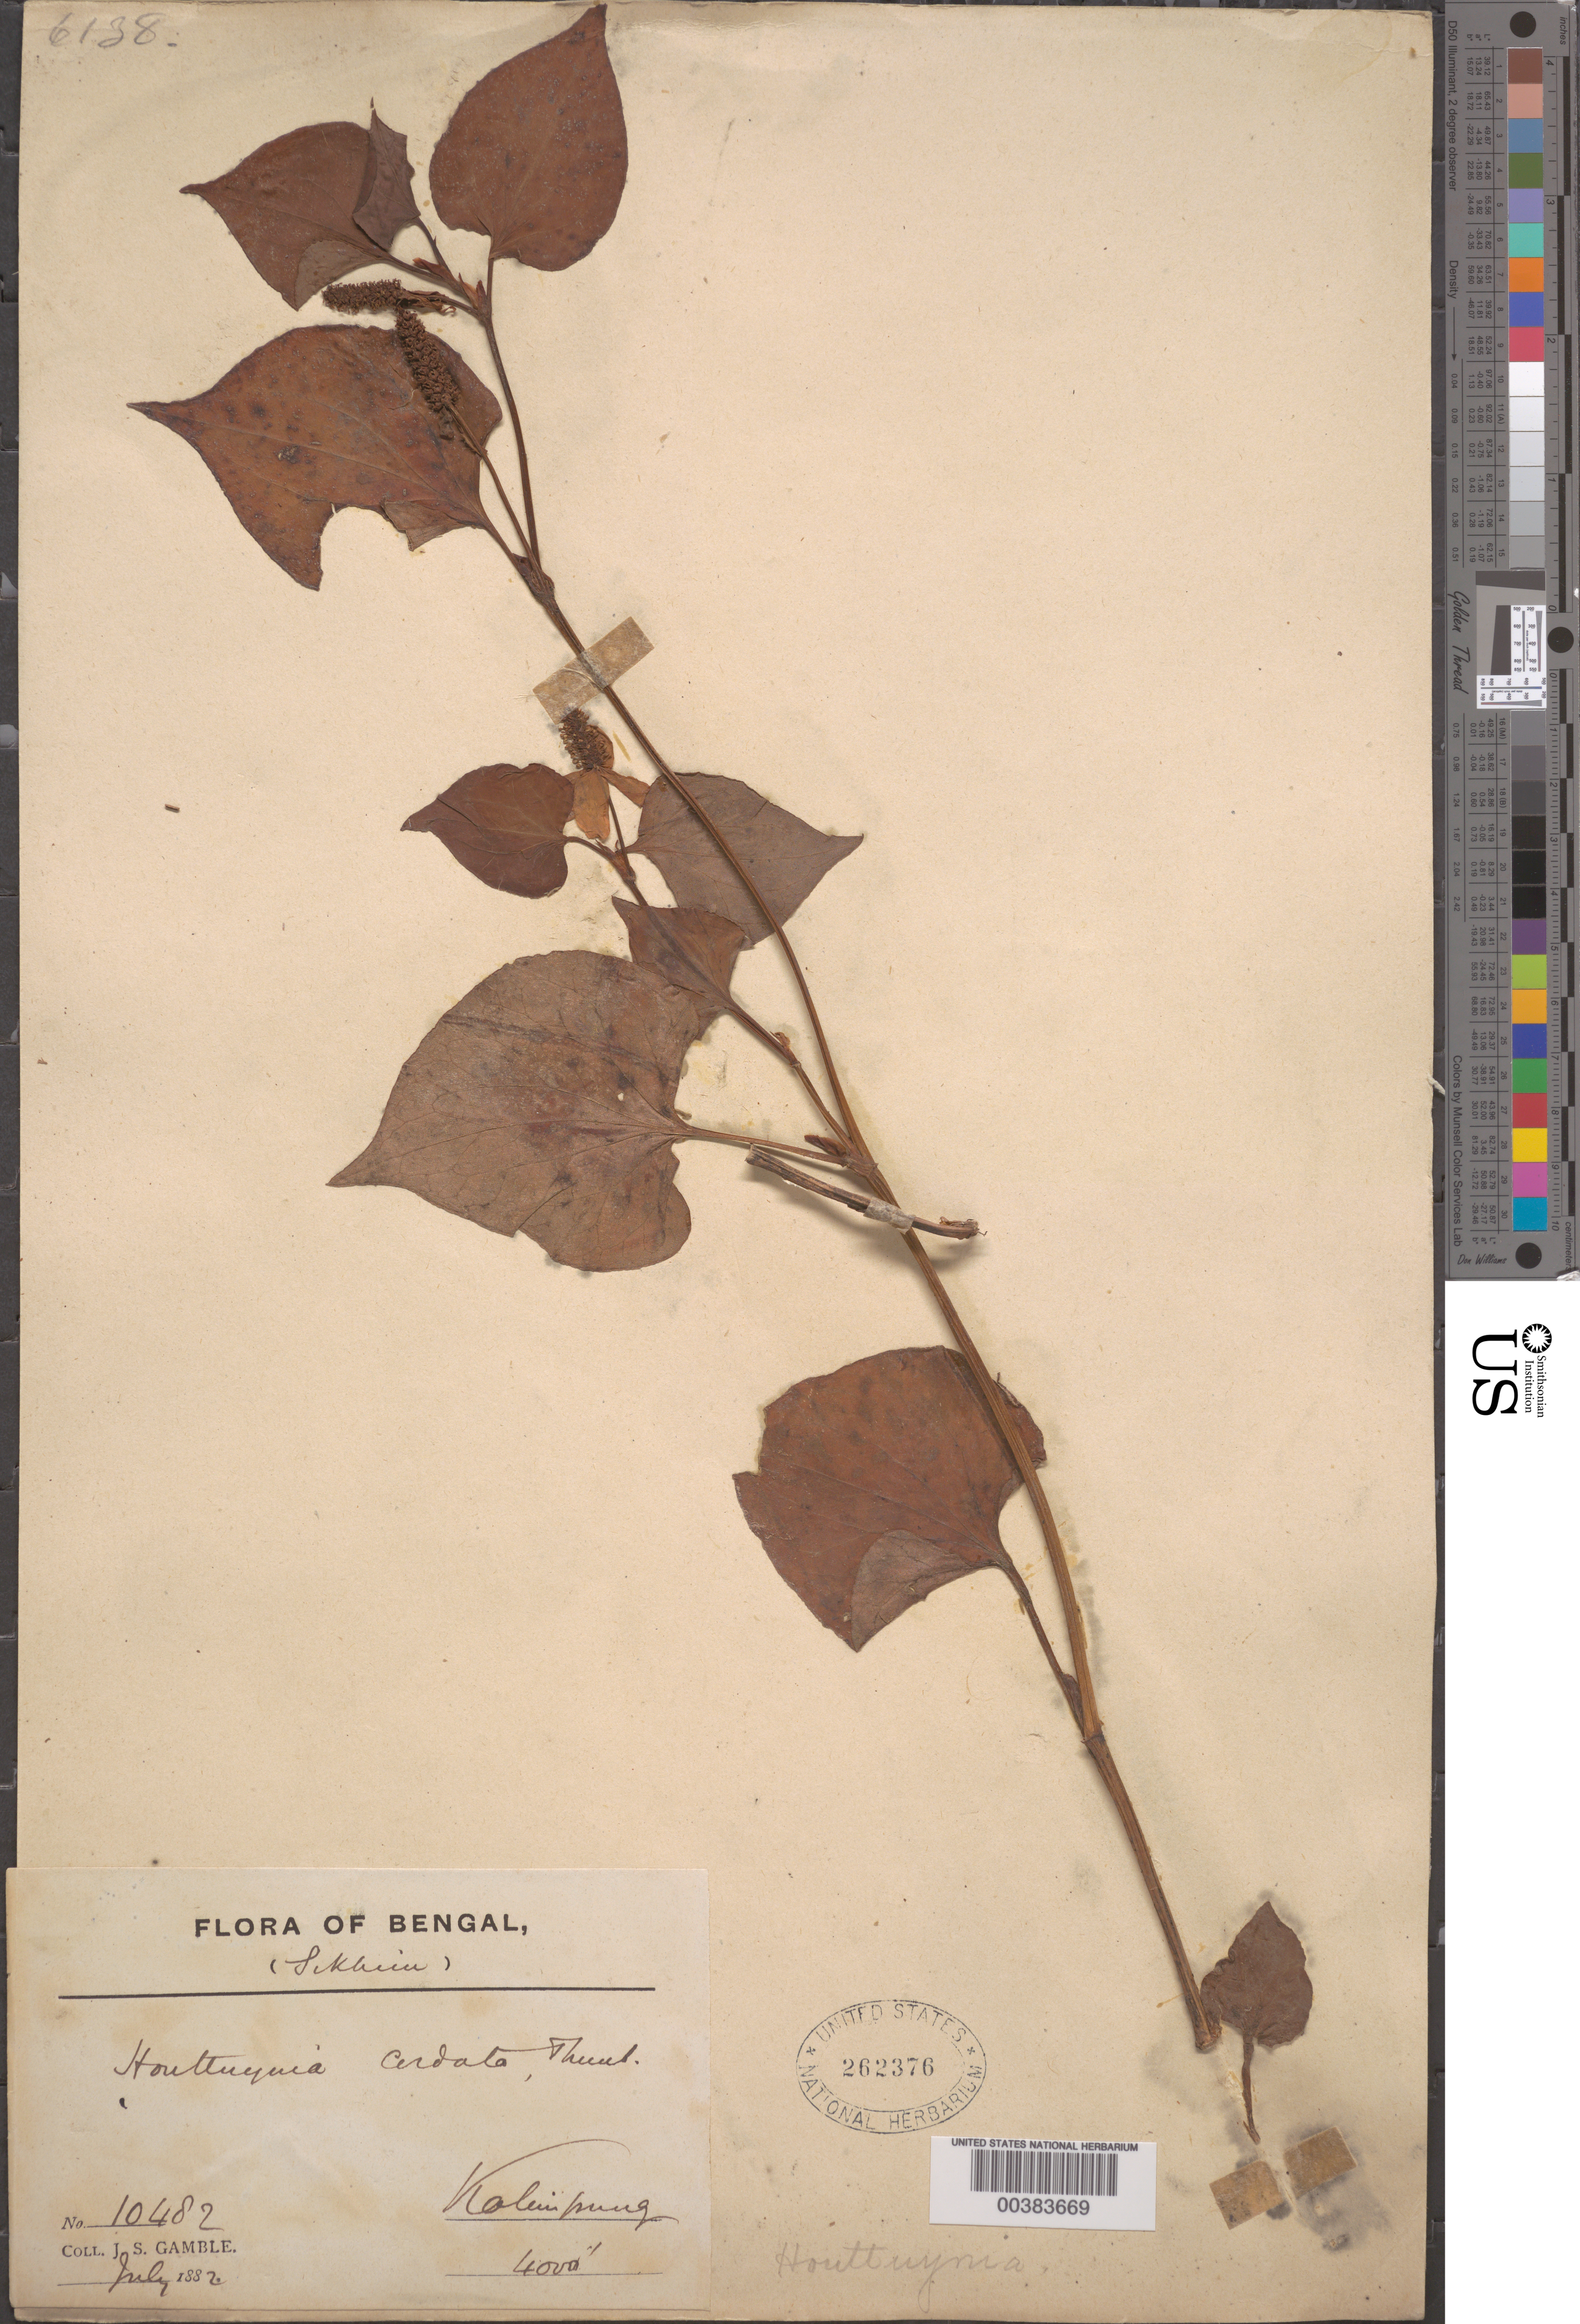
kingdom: Plantae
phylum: Tracheophyta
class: Magnoliopsida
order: Piperales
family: Saururaceae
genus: Houttuynia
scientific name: Houttuynia cordata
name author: Thunb.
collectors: J. S. Gamble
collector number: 10482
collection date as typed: Jul 1882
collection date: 1882-07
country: India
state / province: Sikkim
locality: Kalimpung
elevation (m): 1219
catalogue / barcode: US 262376